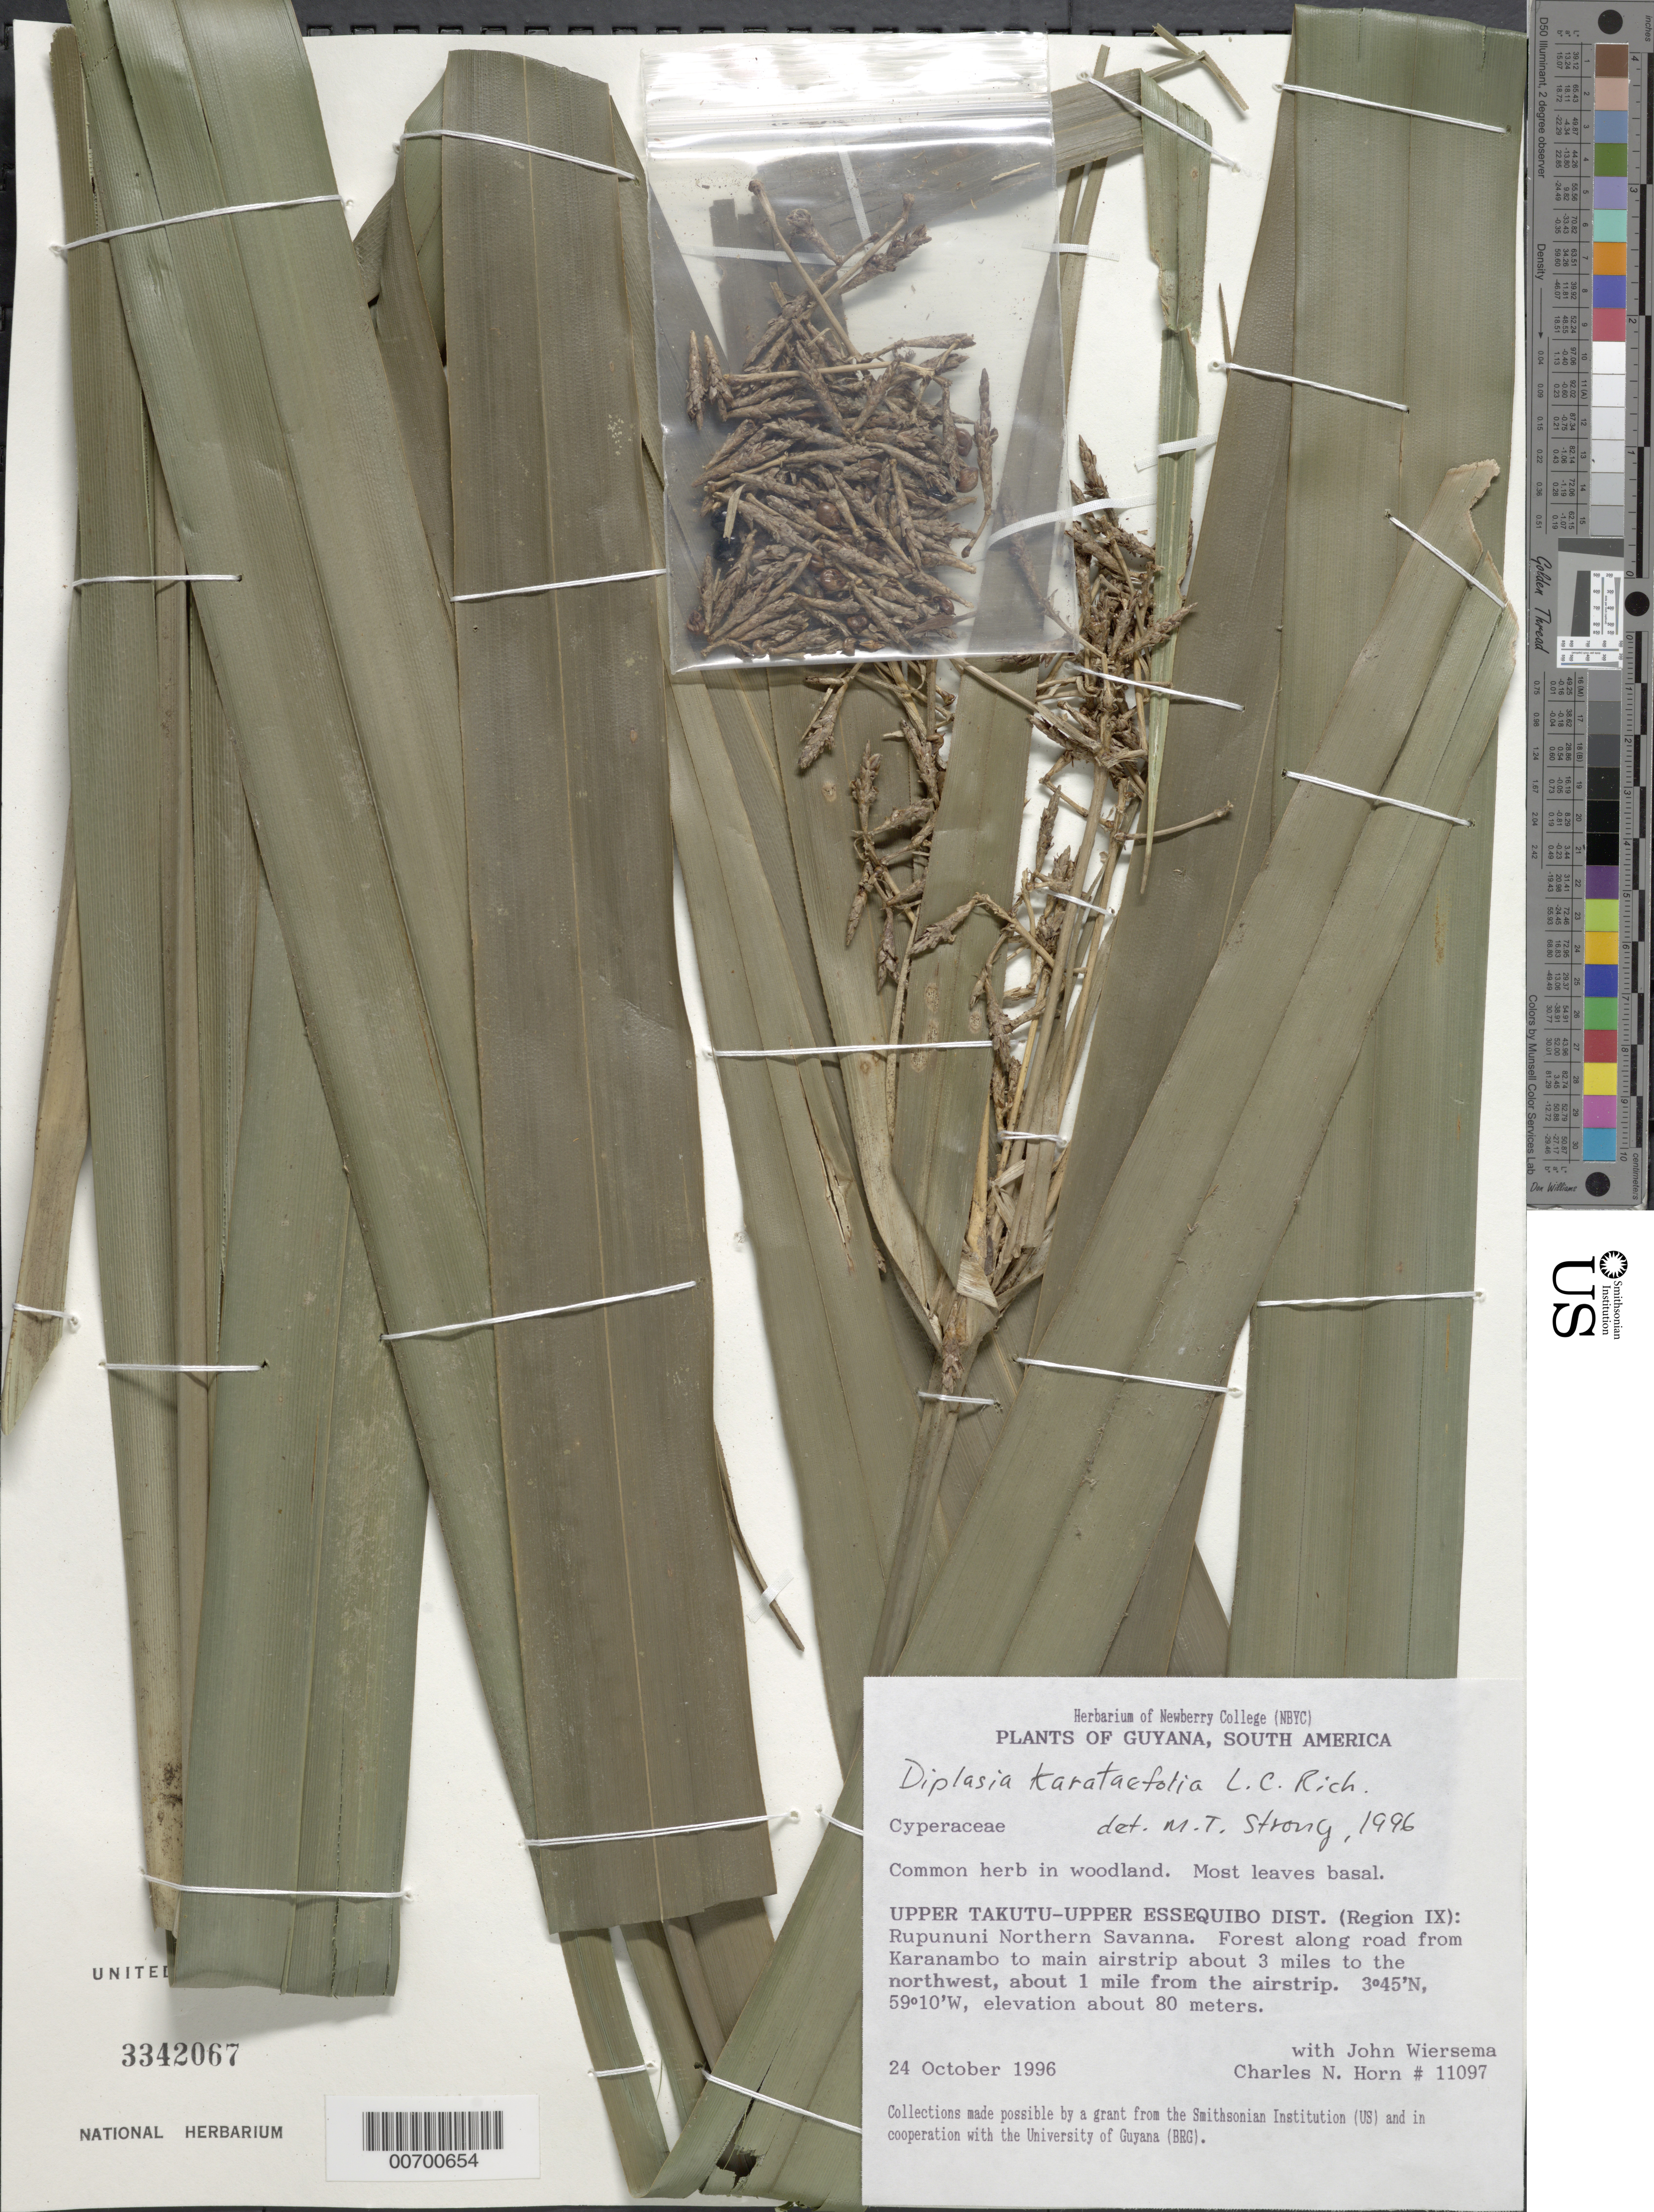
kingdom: Plantae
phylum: Tracheophyta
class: Liliopsida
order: Poales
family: Cyperaceae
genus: Diplasia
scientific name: Diplasia karatifolia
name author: Rich.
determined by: Strong, M. T., (US), Smithsonian Institution - National Museum of Natural History (UNITED STATES)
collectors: C. N. Horn & J. H. Wiersema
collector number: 11097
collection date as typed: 23-Oct-96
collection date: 1996-10-23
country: Guyana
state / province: U. Takutu-U. Essequibo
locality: Rupununi Northern Savanna, Karanambo to main airstrip, about 3 mi. to the NW, about 1 mi from ap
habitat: Woodland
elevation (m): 80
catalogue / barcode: US 3342067